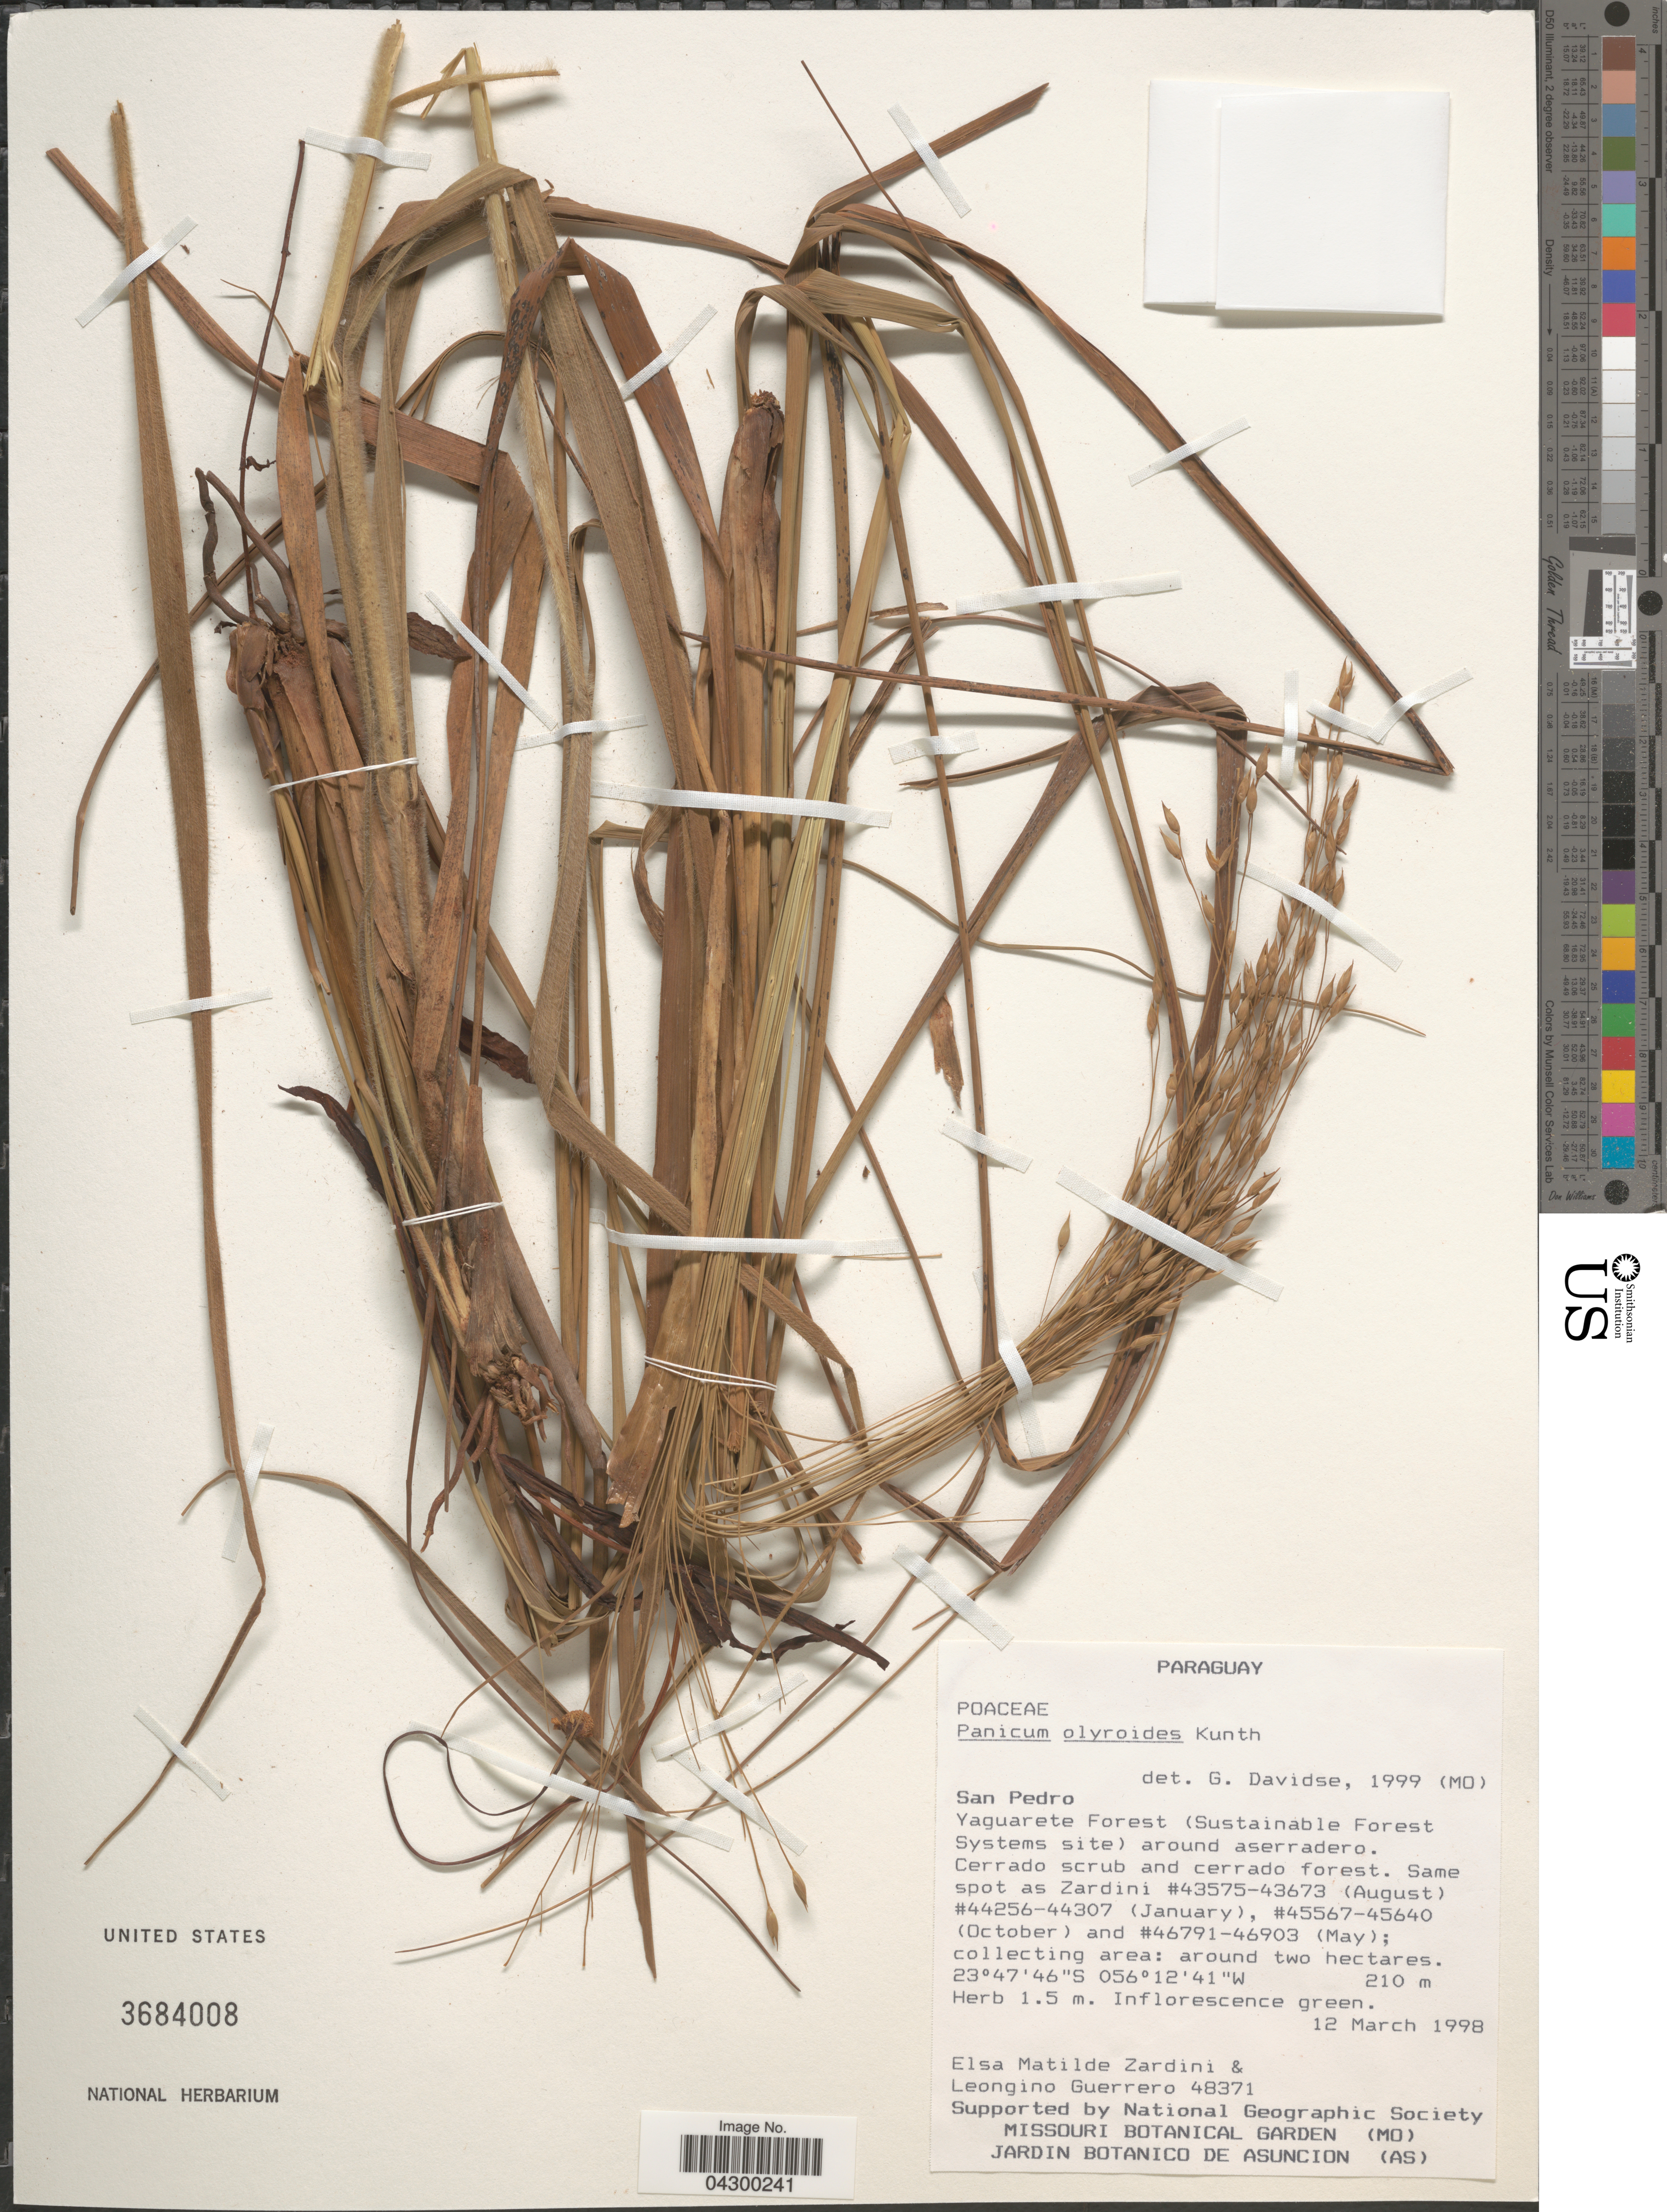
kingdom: Plantae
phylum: Tracheophyta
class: Liliopsida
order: Poales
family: Poaceae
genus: Panicum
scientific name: Panicum olyroides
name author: Kunth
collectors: E. M. Zardini & L. Guerrero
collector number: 48371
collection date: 1998-03-12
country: Paraguay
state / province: San Pedro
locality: Yaguarete Forest (Sustainable Forest Systems site) around aserradero.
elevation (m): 210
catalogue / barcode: US 3684008